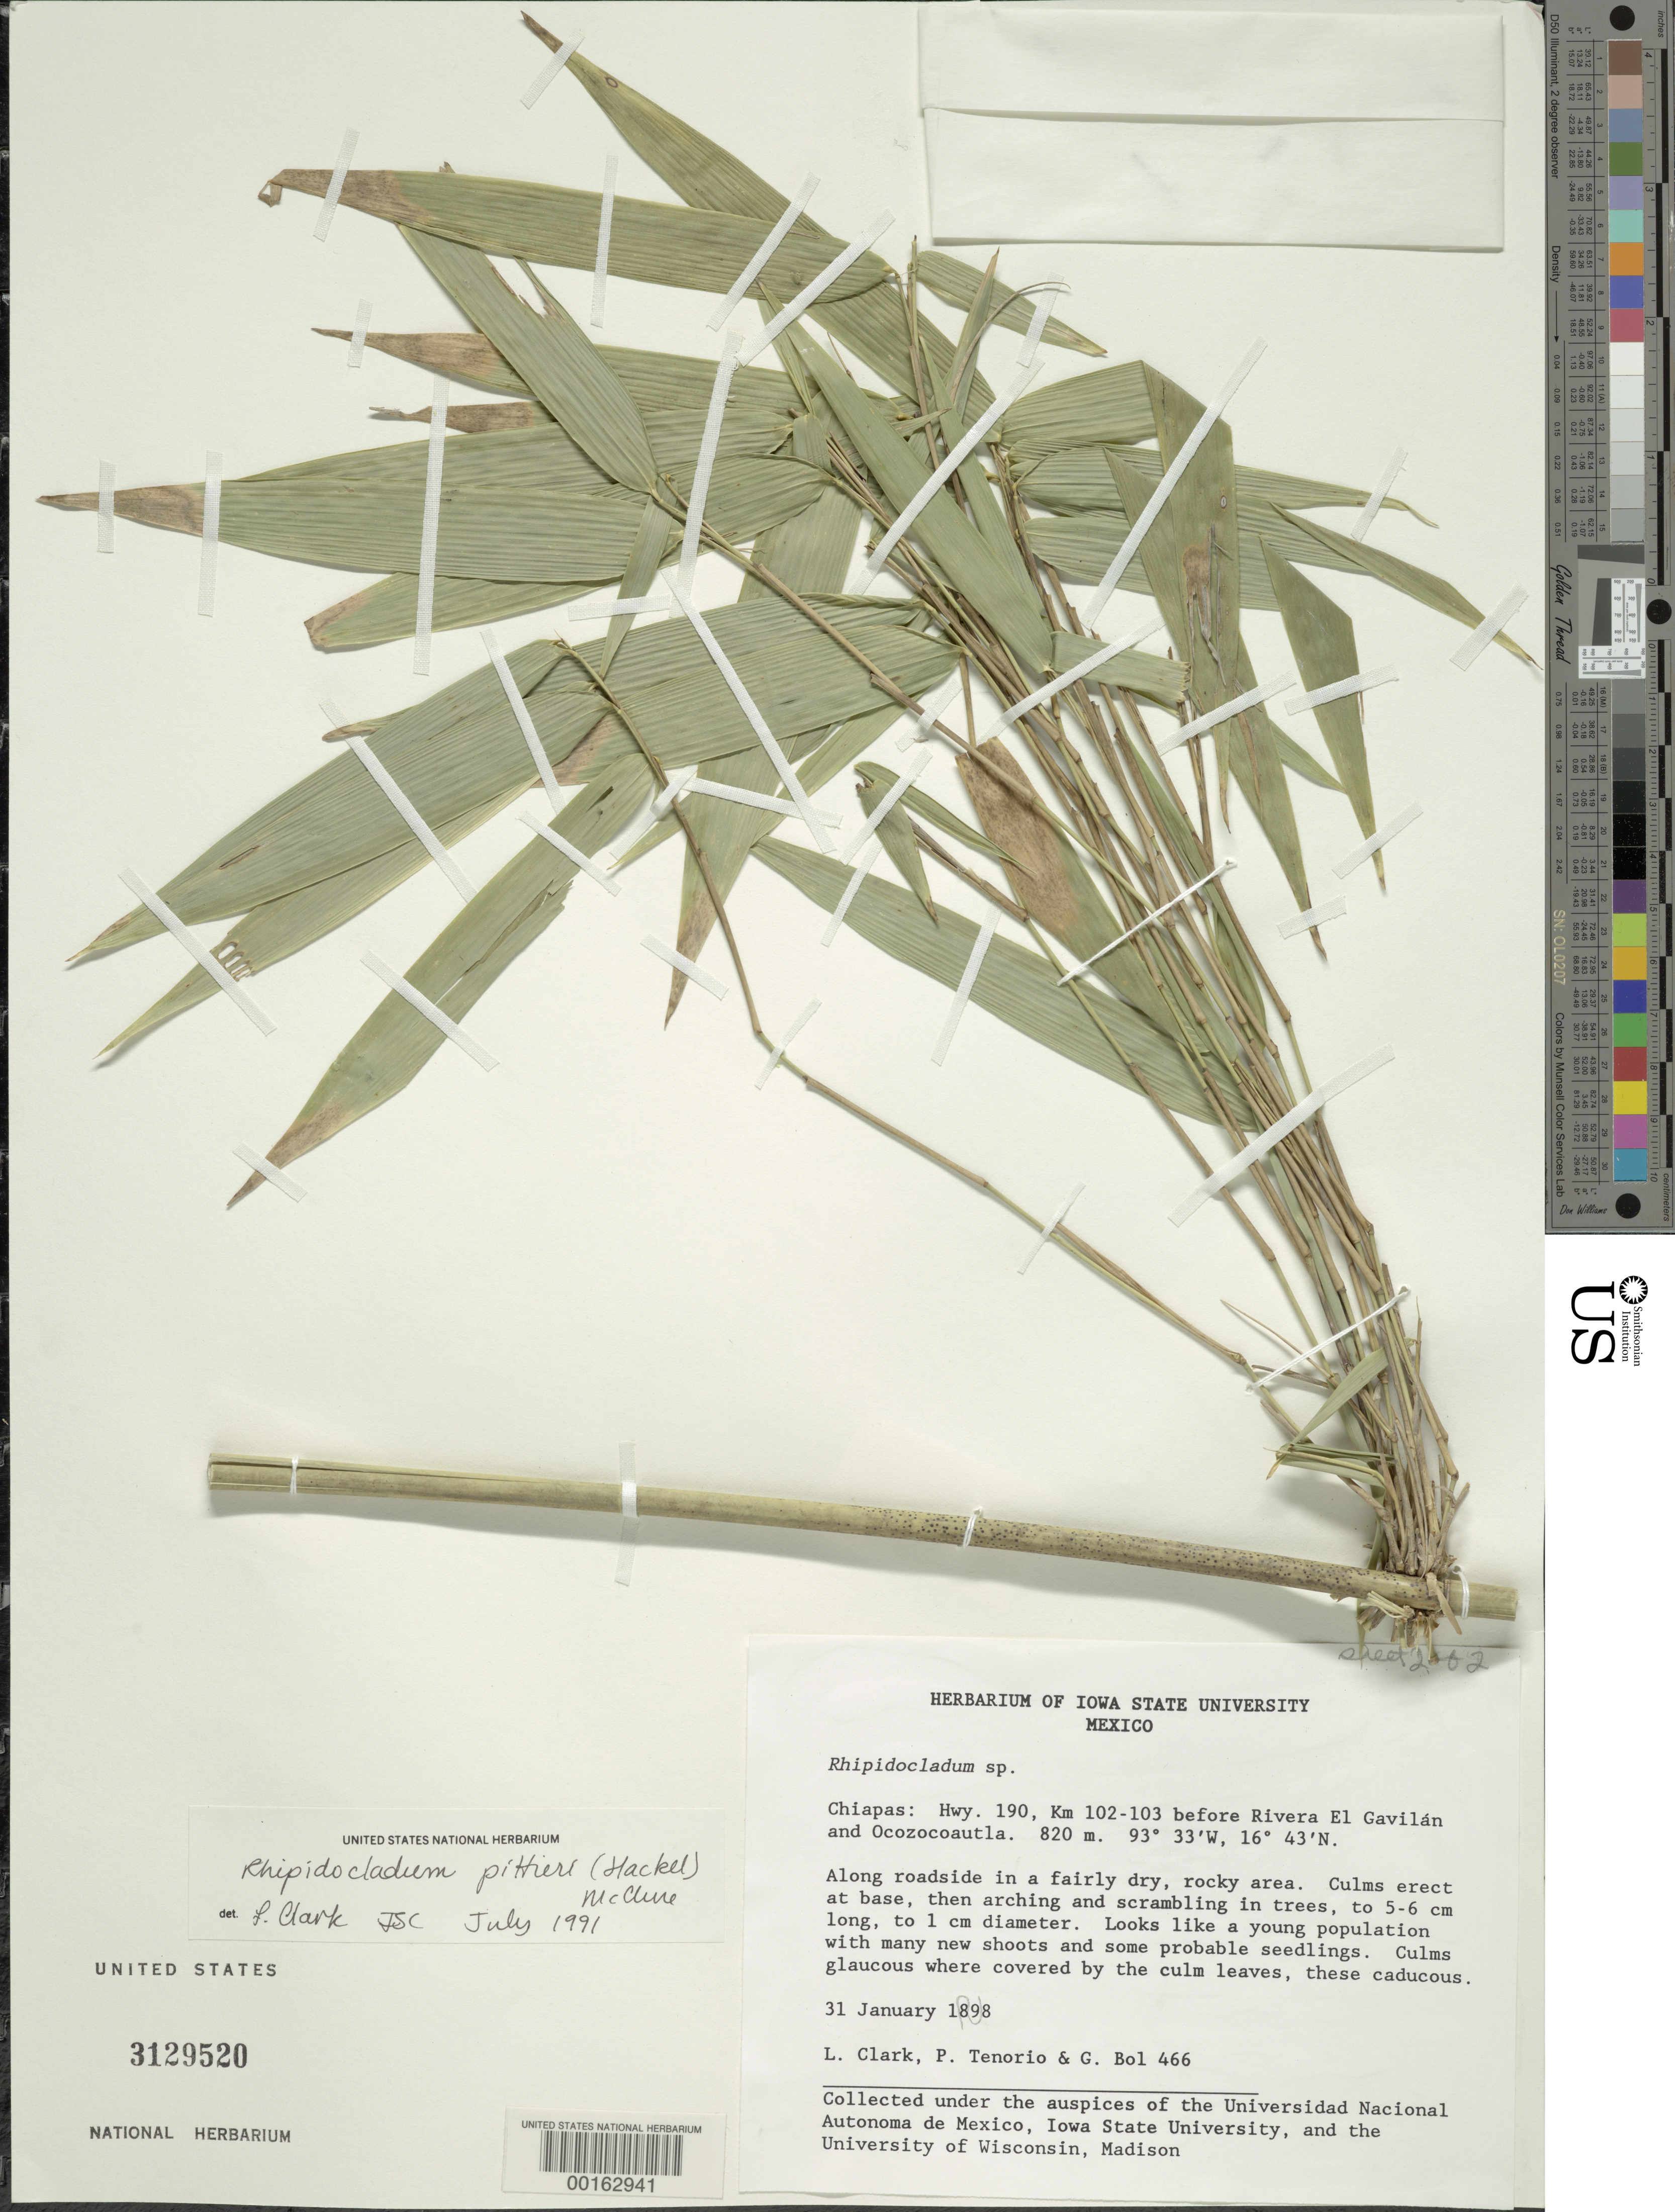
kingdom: Plantae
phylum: Tracheophyta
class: Liliopsida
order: Poales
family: Poaceae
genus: Rhipidocladum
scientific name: Rhipidocladum pittieri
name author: (J. Hack.) McClure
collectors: L. G. Clark, P. Tenorio L. & G. Bol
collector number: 466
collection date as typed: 31 Jan 1988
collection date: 1988-01-31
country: Mexico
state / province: Chiapas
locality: Hwy 190 before Rivera El Gavilan and Ocozsocoautla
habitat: Fairly dry, rocky area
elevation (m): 820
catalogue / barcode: US 3129520